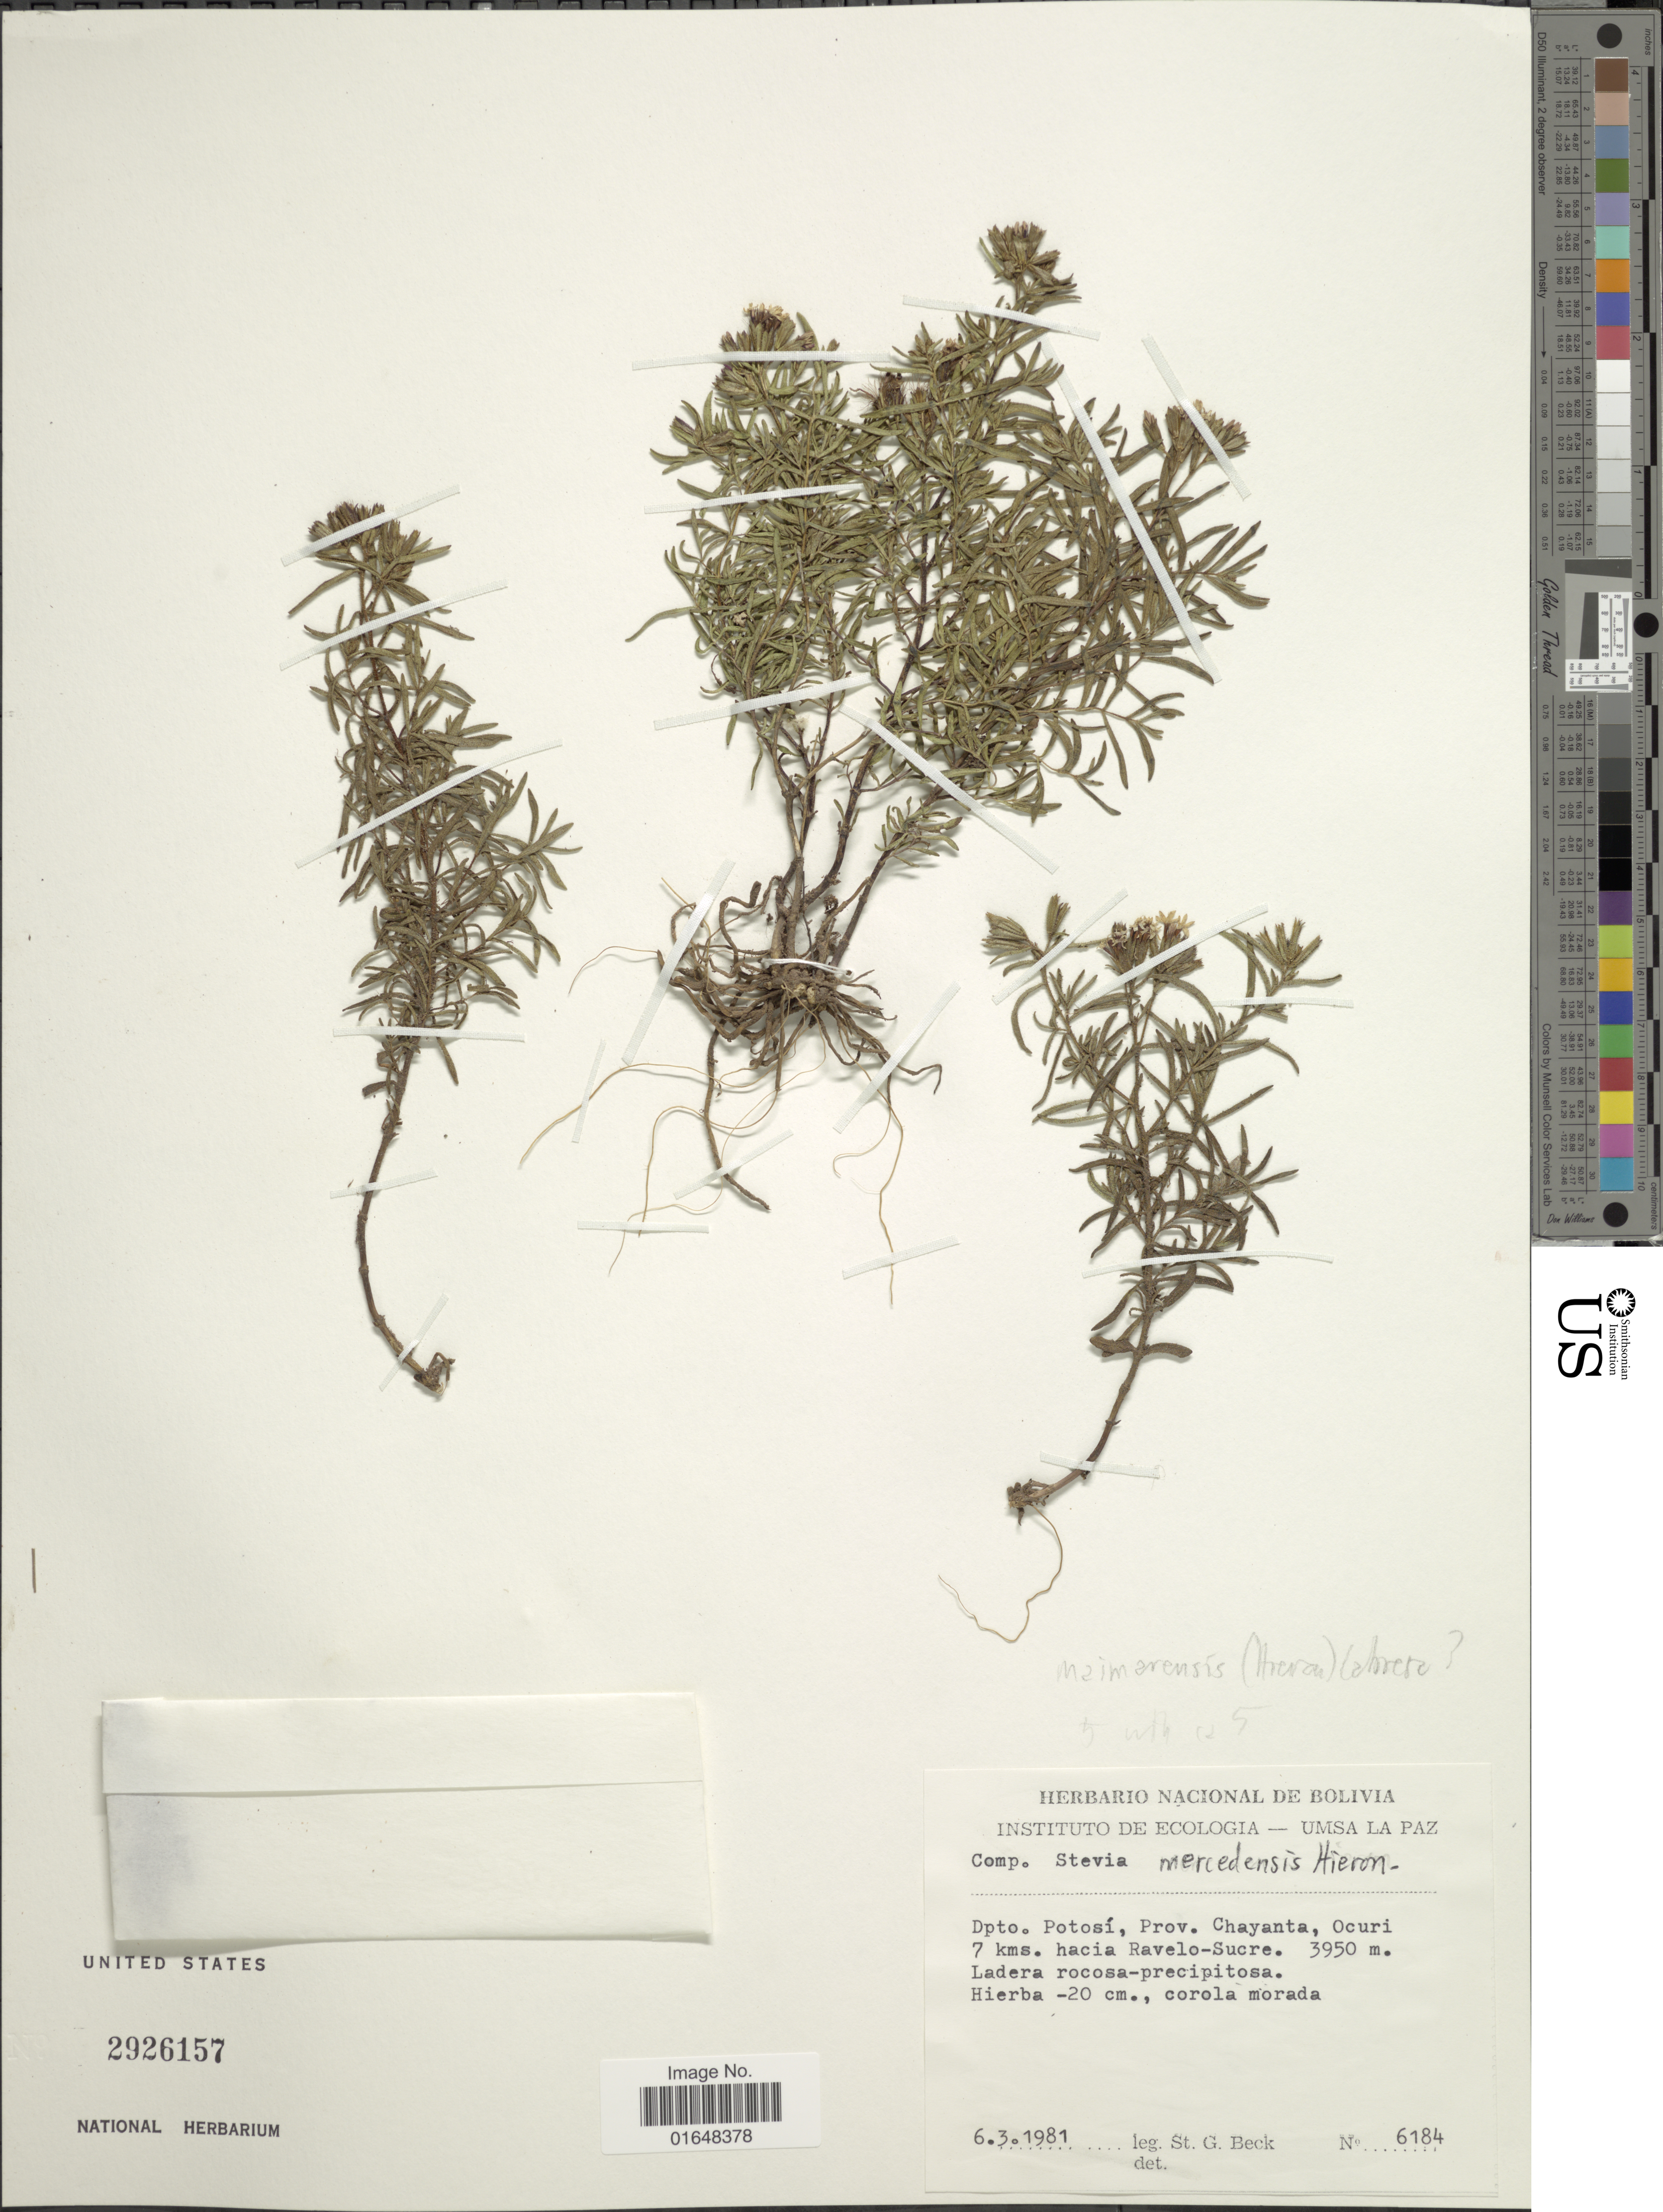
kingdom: Plantae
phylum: Tracheophyta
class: Magnoliopsida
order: Asterales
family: Asteraceae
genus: Stevia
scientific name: Stevia maimarensis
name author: (Hieron.) Cabrera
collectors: S. G. Beck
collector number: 6184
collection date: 1981-03-06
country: Bolivia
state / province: Potosi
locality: Dpto. Potosí, Prov. Chayanta, Ocuri 7 kms. hacia Ravelo-Sucre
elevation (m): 3950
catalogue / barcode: US 2926157